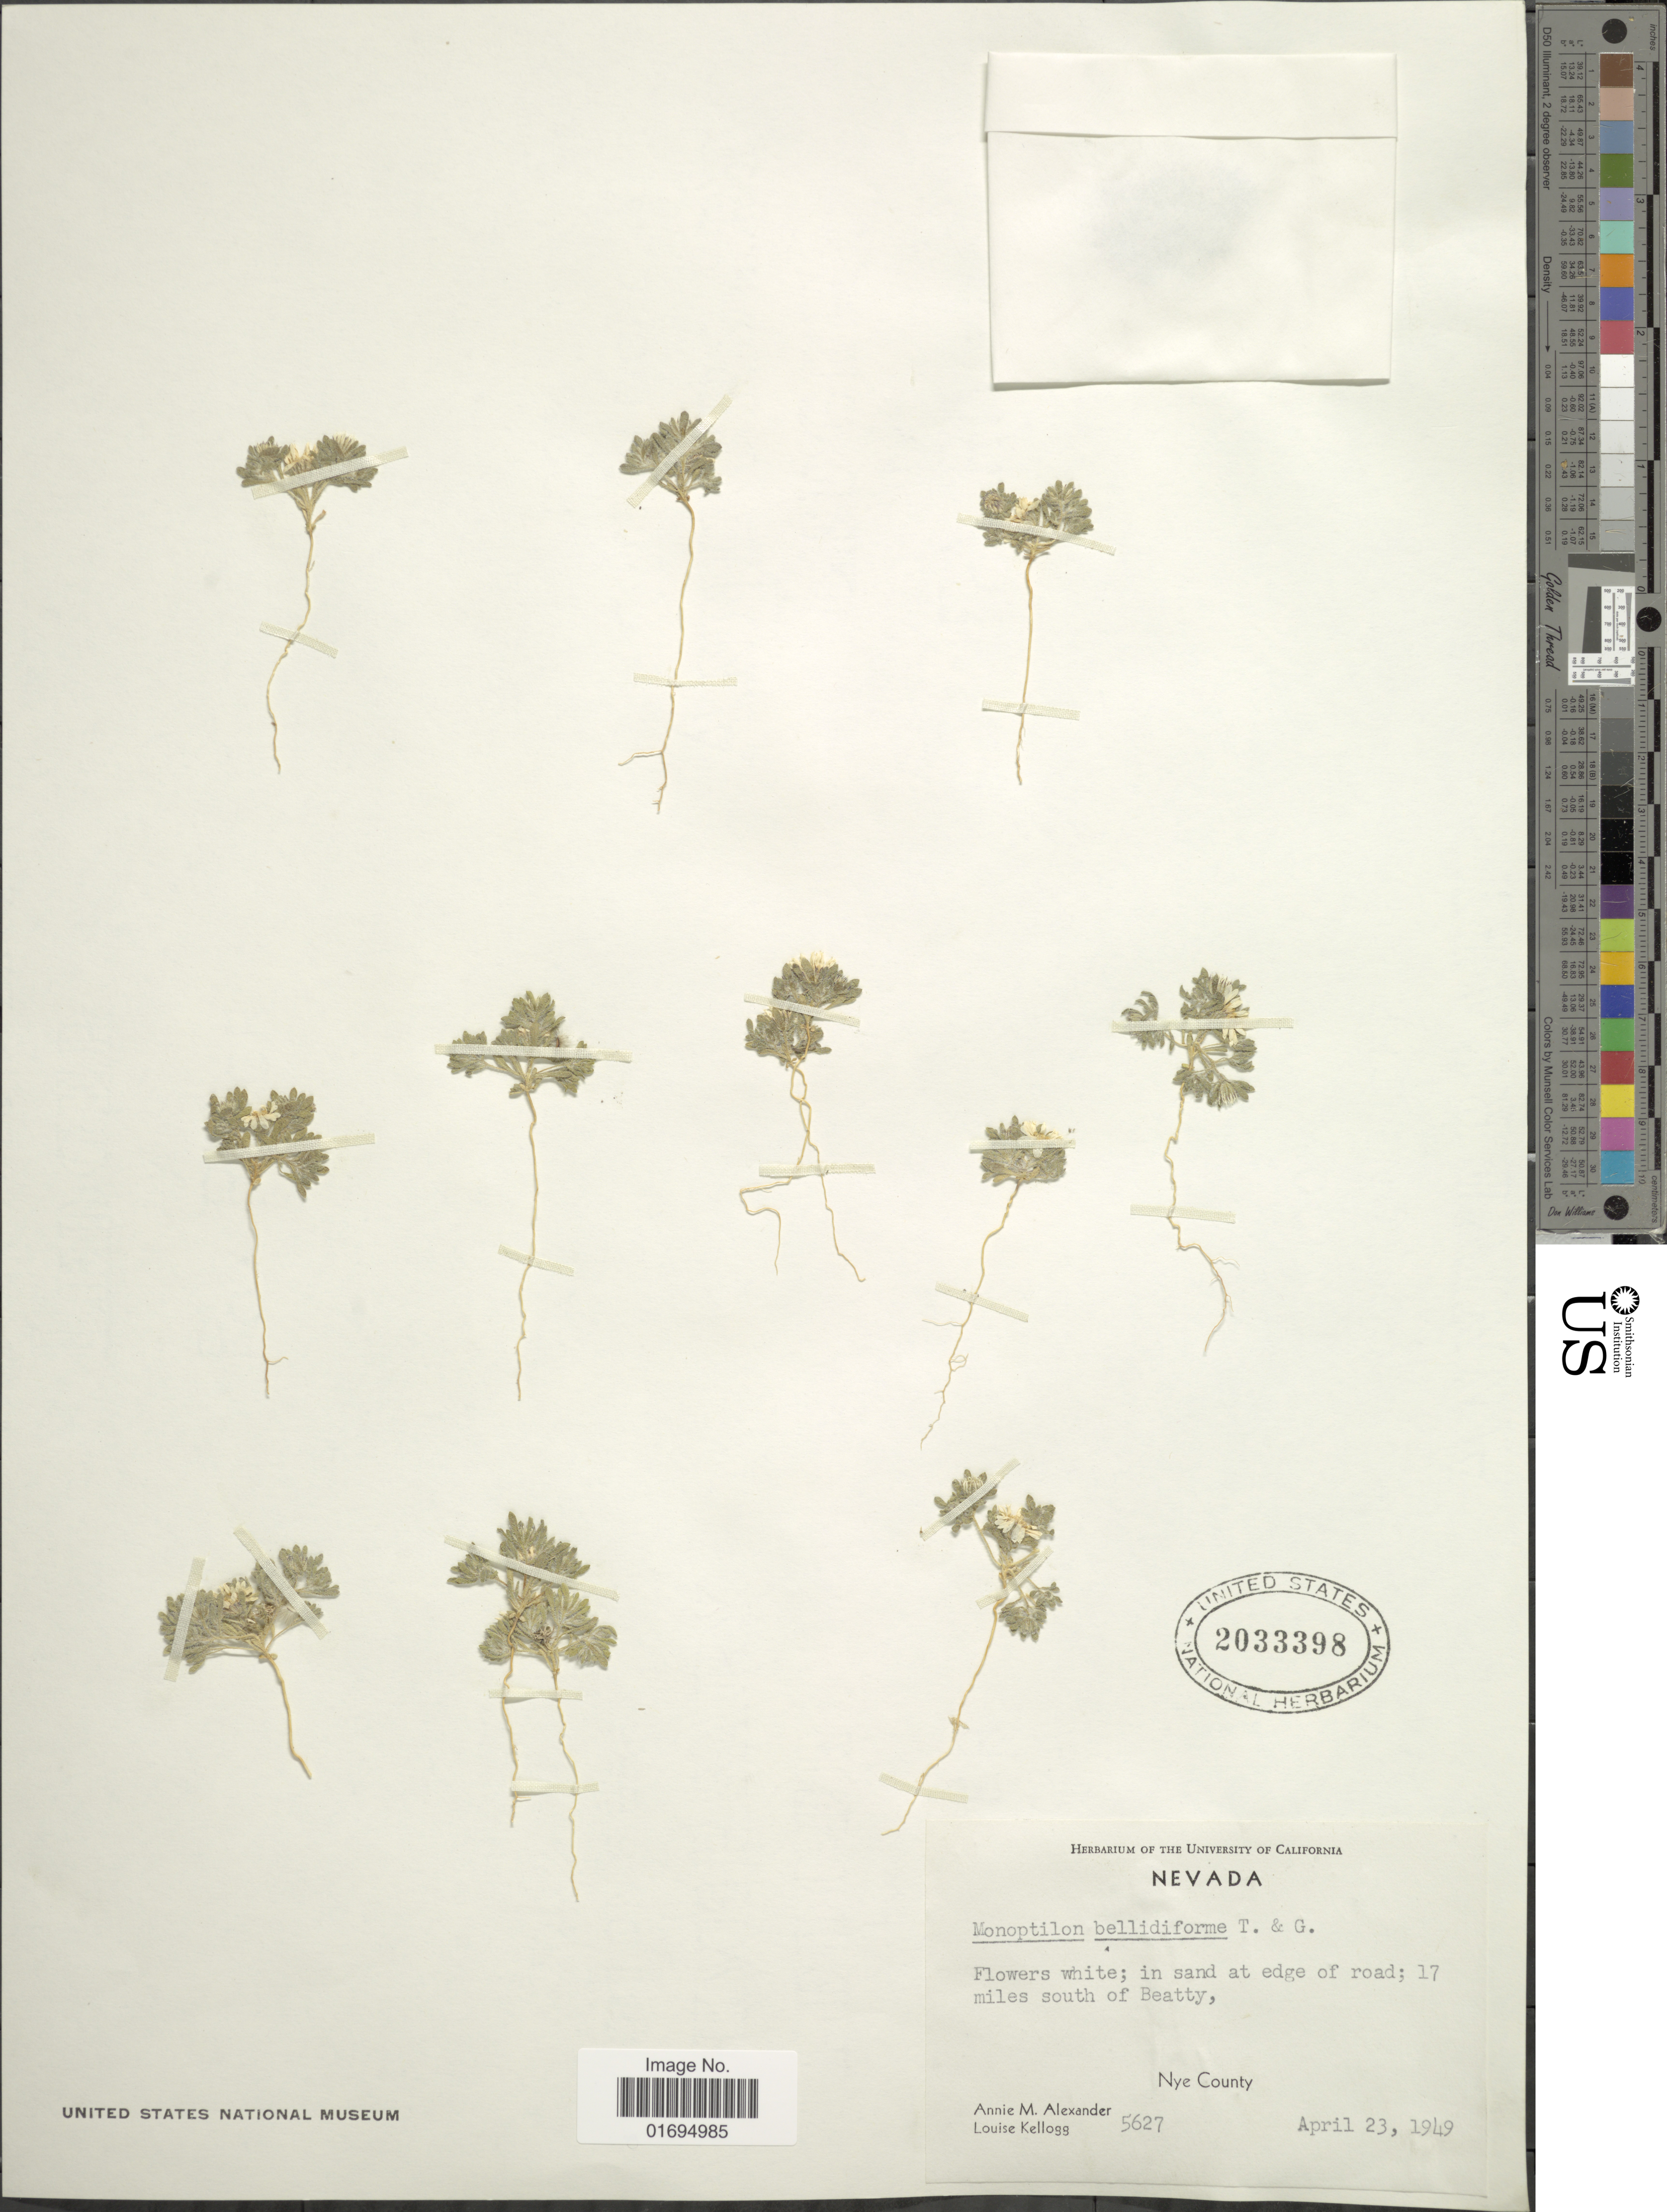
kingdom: Plantae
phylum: Tracheophyta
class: Magnoliopsida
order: Asterales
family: Asteraceae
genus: Monoptilon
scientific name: Monoptilon bellidiforme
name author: Torr. & A. Gray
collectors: A. M. Alexander & L. Kellogg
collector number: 5627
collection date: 1949-04-23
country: United States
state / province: Nevada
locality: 17 miles south of Beatty, Nye County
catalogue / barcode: US 2033398